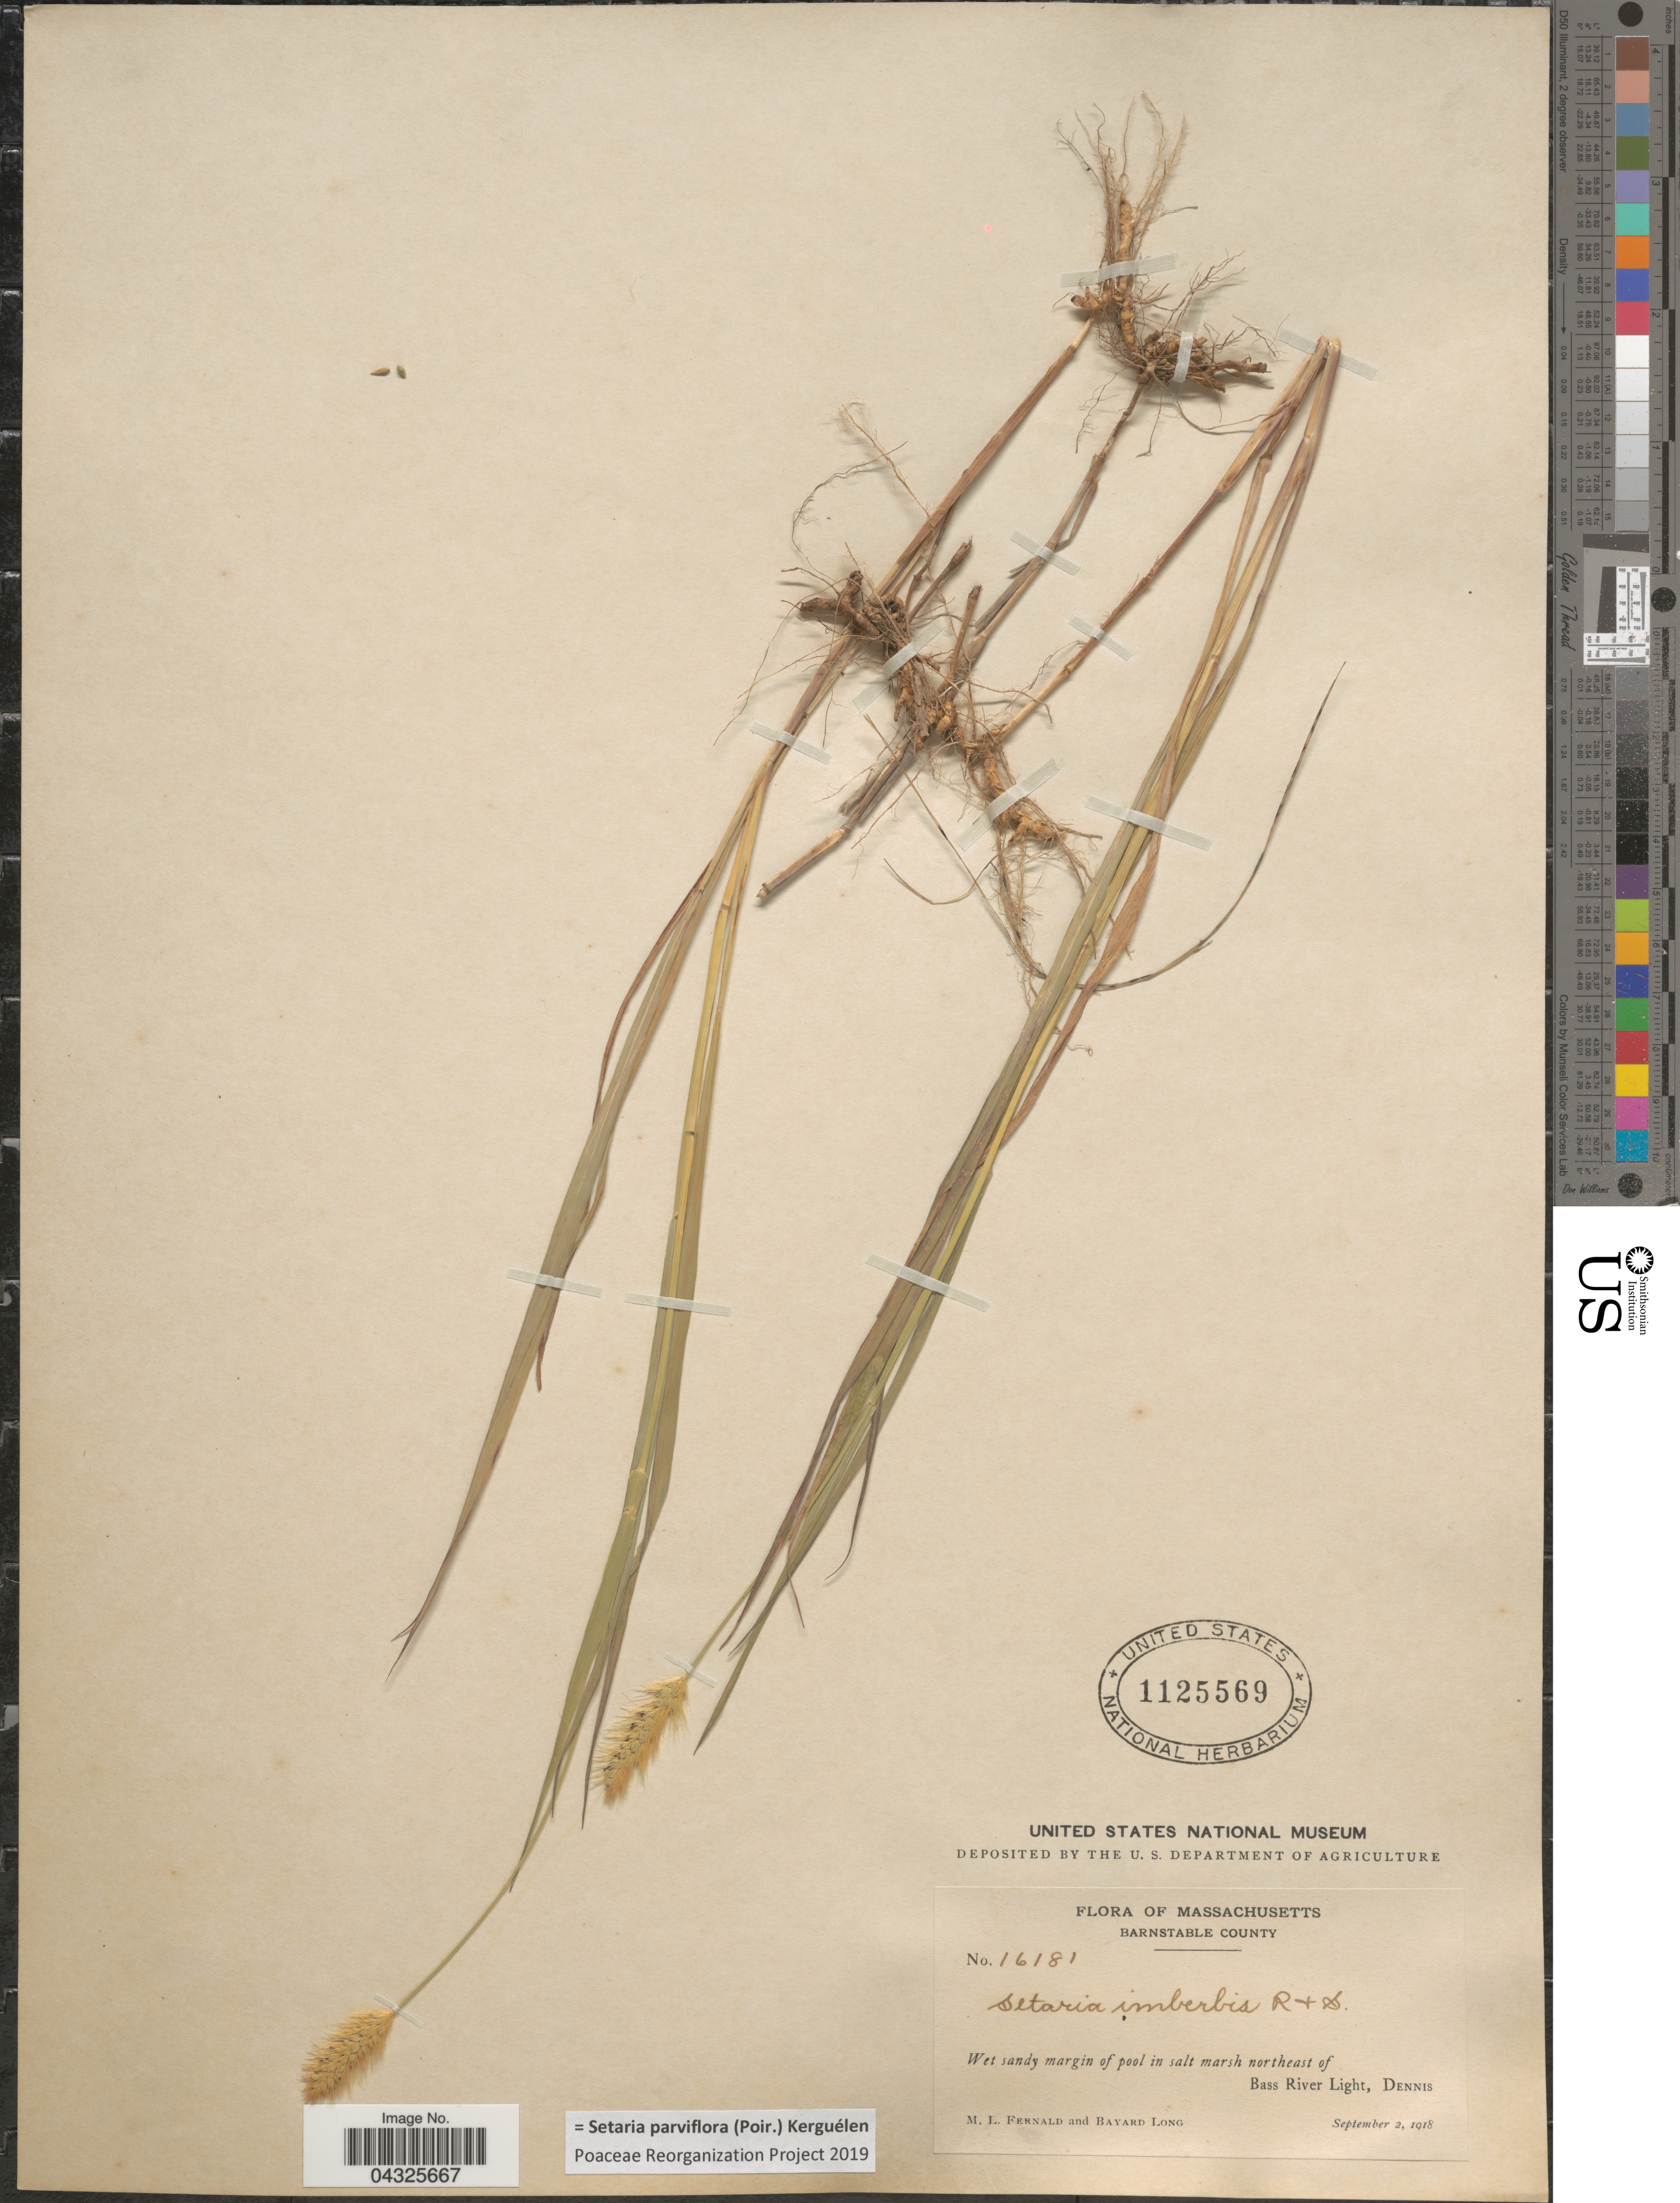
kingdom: Plantae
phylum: Tracheophyta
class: Liliopsida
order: Poales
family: Poaceae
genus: Setaria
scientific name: Setaria parviflora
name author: (Poir.) Kerguélen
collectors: M. L. Fernald & B. Long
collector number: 16181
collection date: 1918-09-02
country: United States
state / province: Massachusetts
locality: Barnstable County. Wet sandy margin of pool in salt marsh northeast of Bass River Light, Dennis.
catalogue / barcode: US 1125569